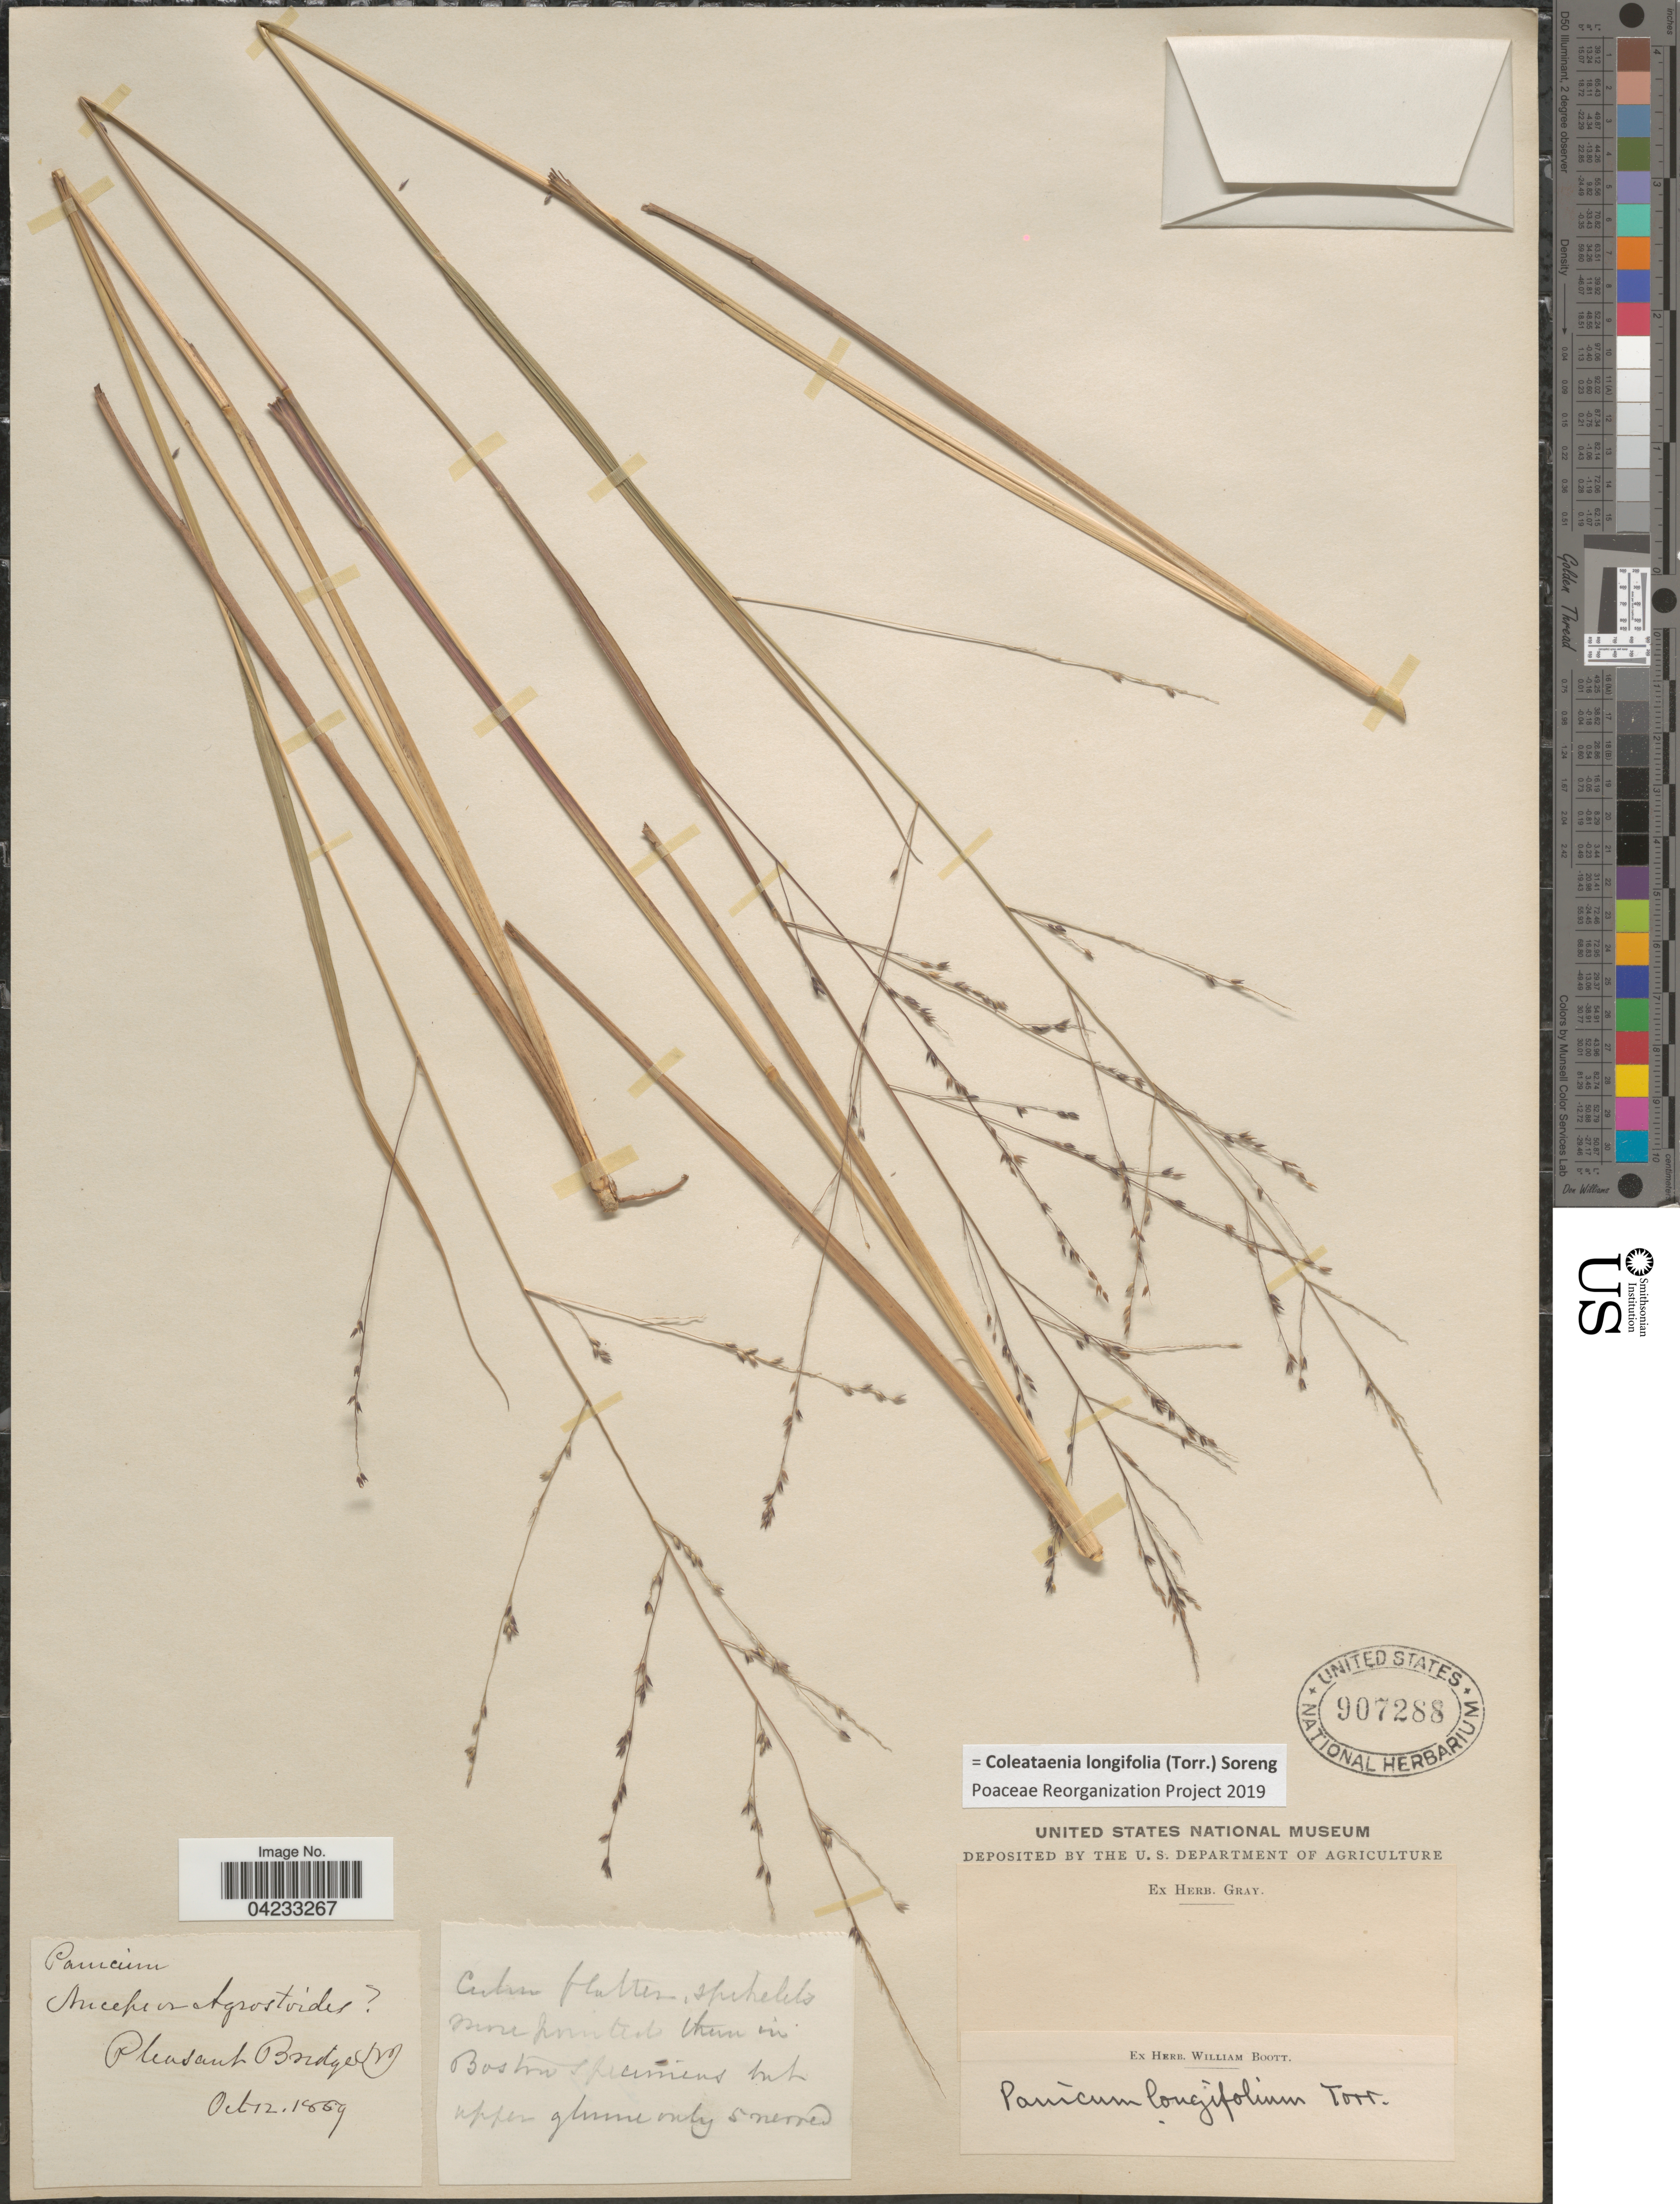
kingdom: Plantae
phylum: Tracheophyta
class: Liliopsida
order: Poales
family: Poaceae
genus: Coleataenia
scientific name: Coleataenia longifolia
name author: (Torr.) Soreng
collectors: ex herb. William Boott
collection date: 1859-10-12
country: United States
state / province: New Jersey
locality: Pleasant Bridge.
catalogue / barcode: US 907288